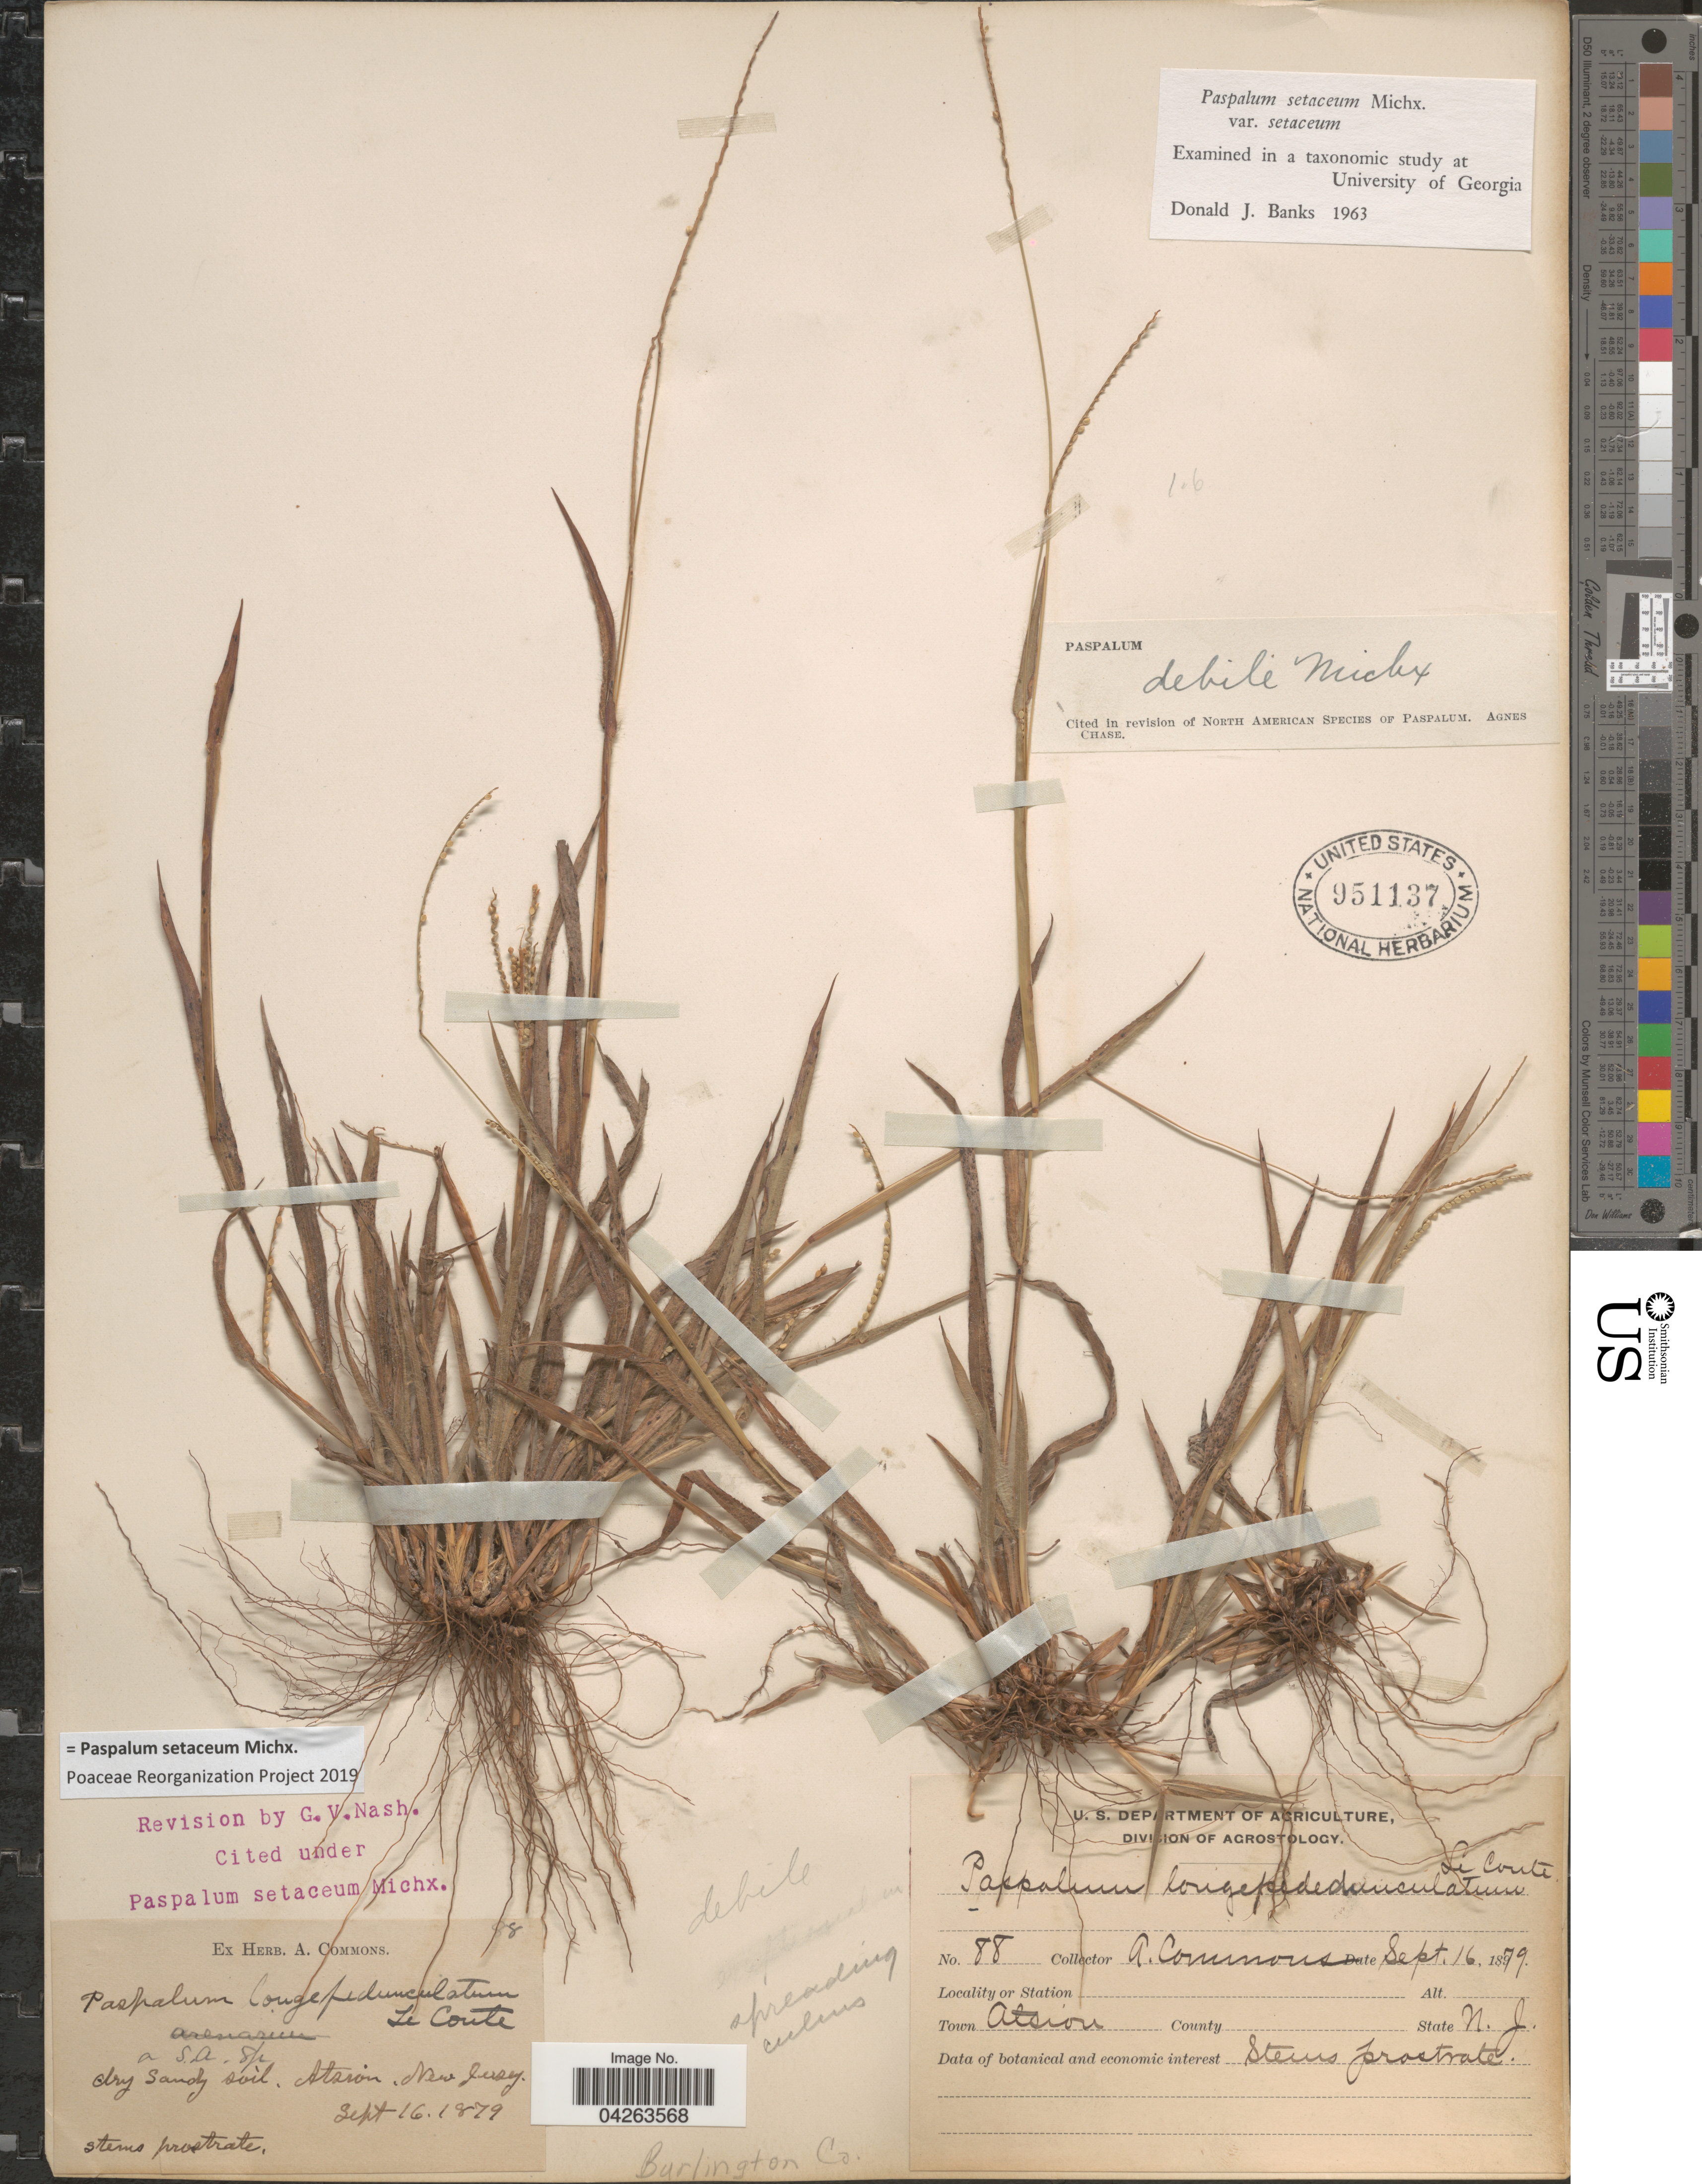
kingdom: Plantae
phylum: Tracheophyta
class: Liliopsida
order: Poales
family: Poaceae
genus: Paspalum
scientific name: Paspalum setaceum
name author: Michx.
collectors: A. Commons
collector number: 88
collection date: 1879-09-16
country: United States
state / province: New Jersey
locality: Town Atsion.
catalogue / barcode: US 951137